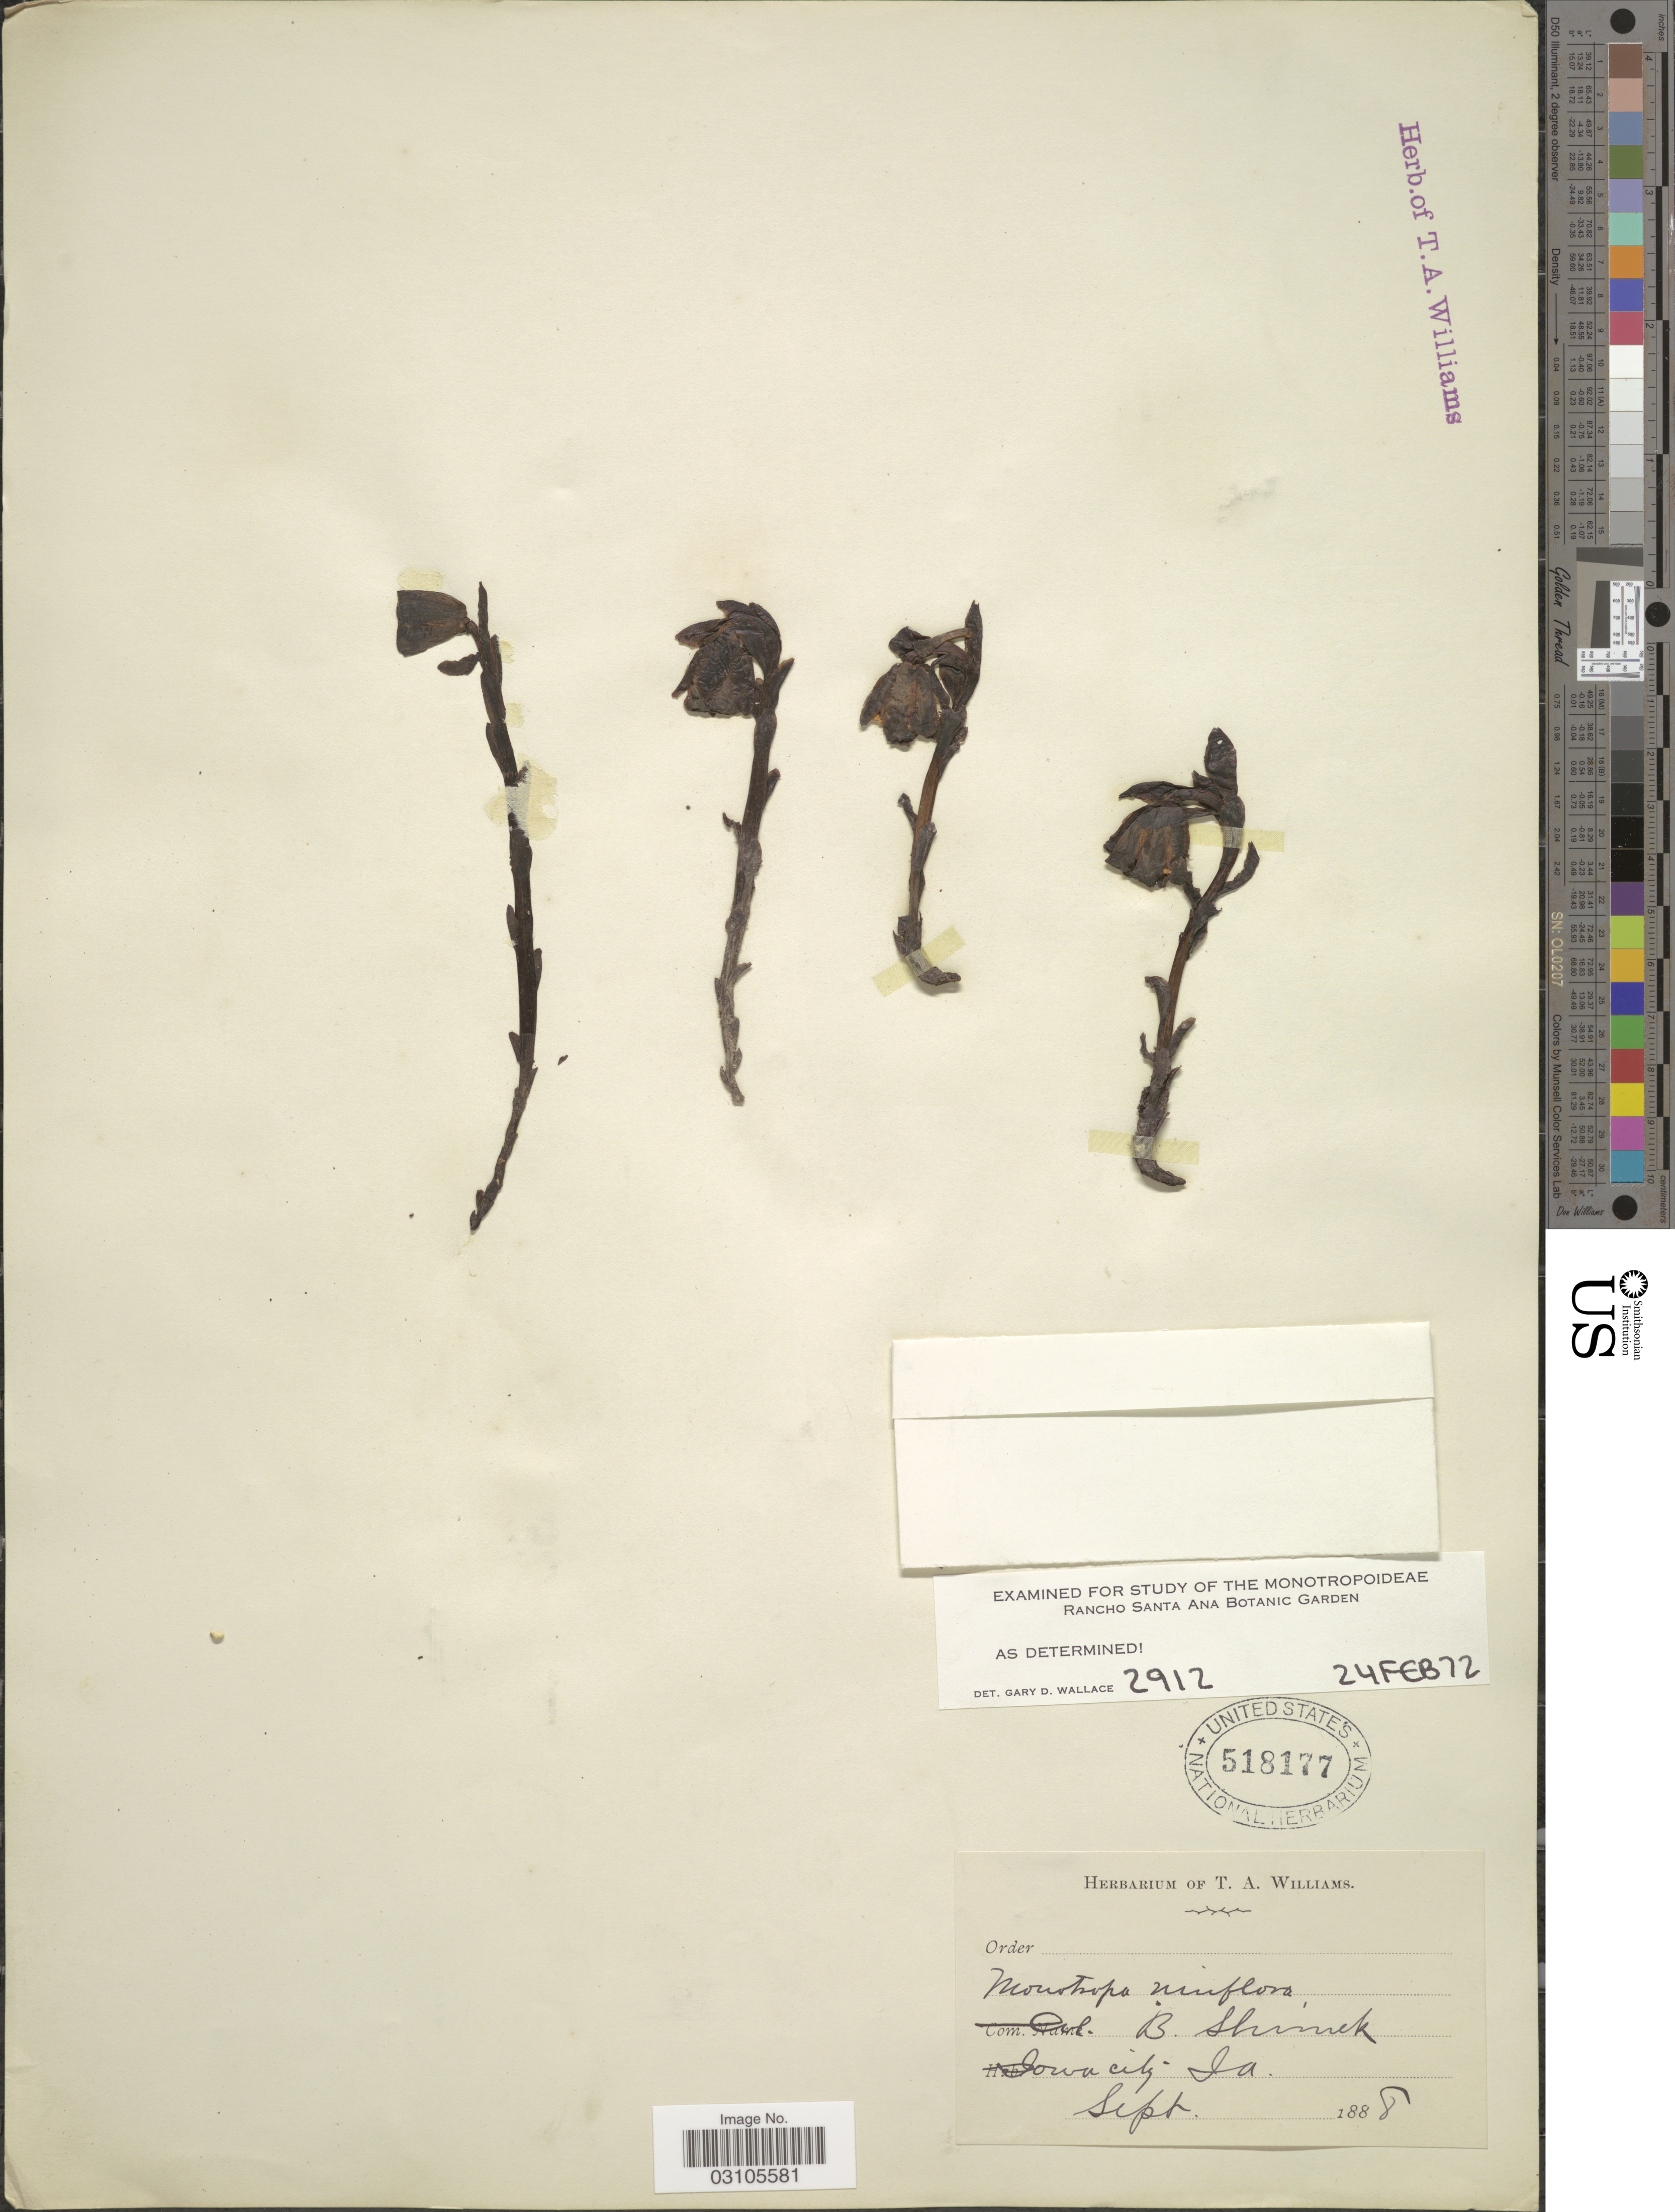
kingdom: Plantae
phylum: Tracheophyta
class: Magnoliopsida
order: Ericales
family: Ericaceae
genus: Monotropa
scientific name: Monotropa uniflora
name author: L.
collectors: B. Shimek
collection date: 1888-09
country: United States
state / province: Louisiana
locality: Iowa City.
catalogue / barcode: US 518177